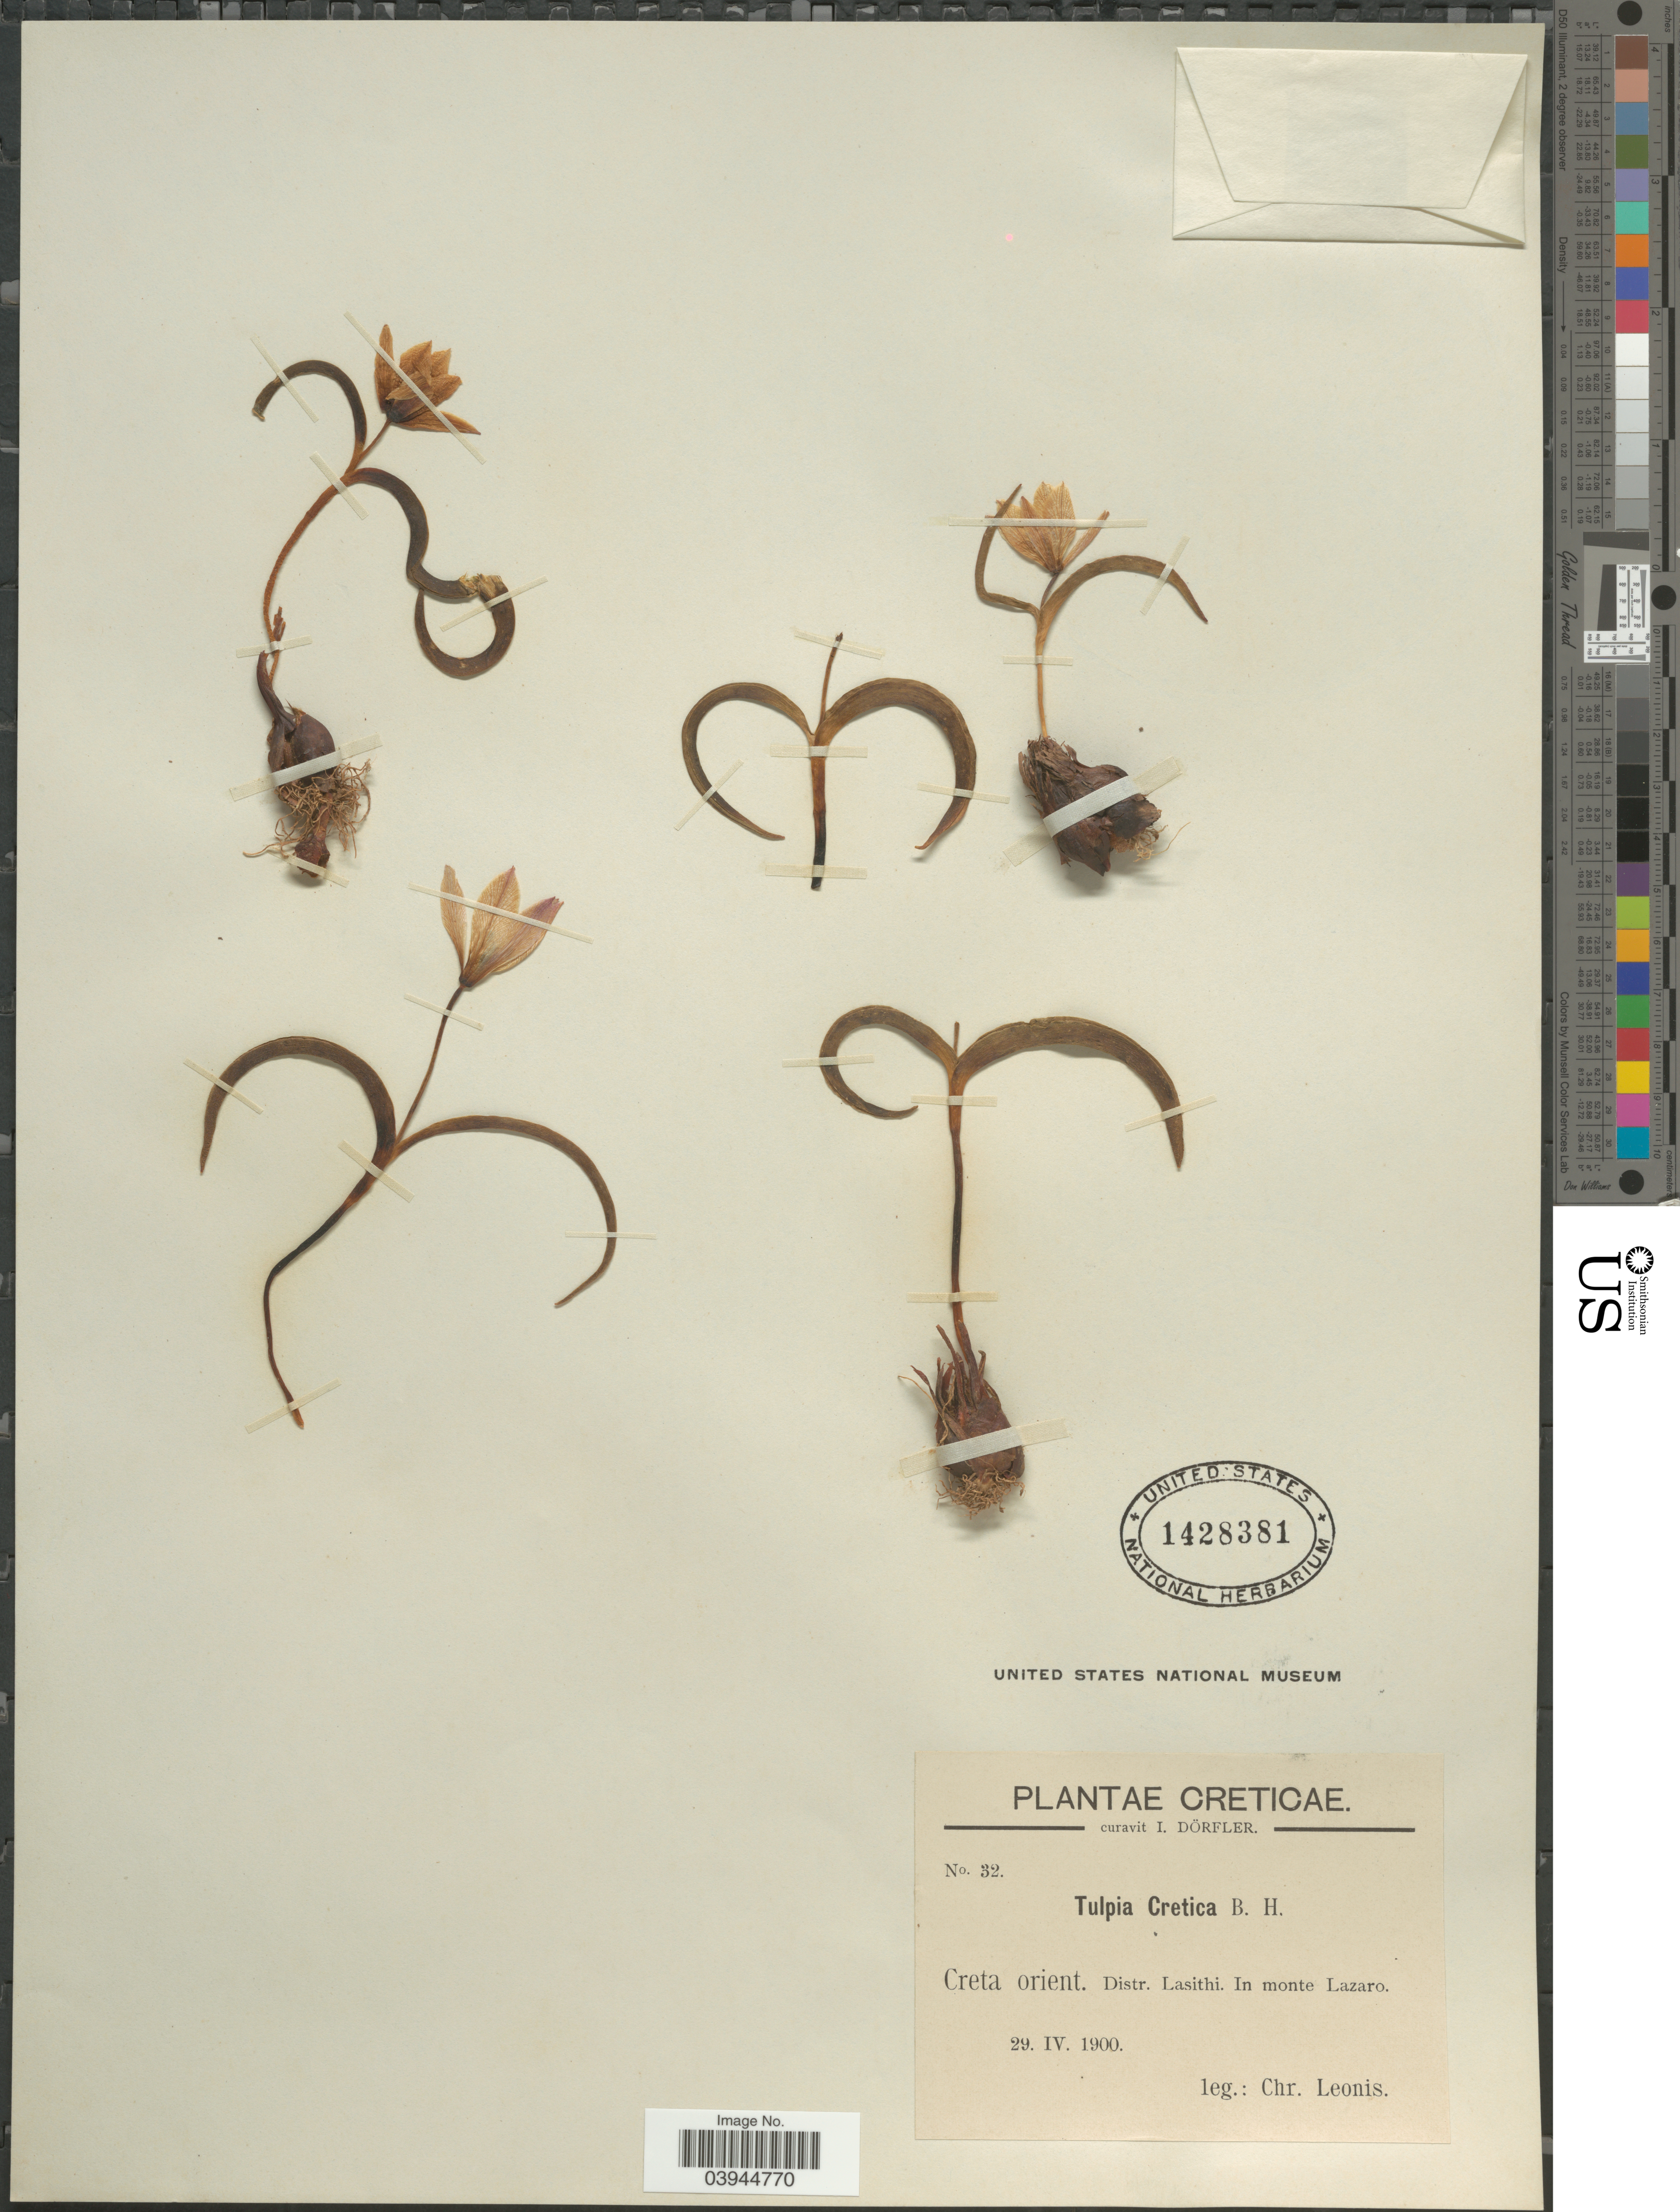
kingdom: Plantae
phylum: Tracheophyta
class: Liliopsida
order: Liliales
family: Liliaceae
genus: Tulipa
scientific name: Tulipa cretica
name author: Boiss. & Heldr.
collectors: C. Leonis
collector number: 32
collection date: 1900-04-29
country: Greece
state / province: Crete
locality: Creta orient. Distri Lasithi. In monte Lazaro.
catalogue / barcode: US 1428381